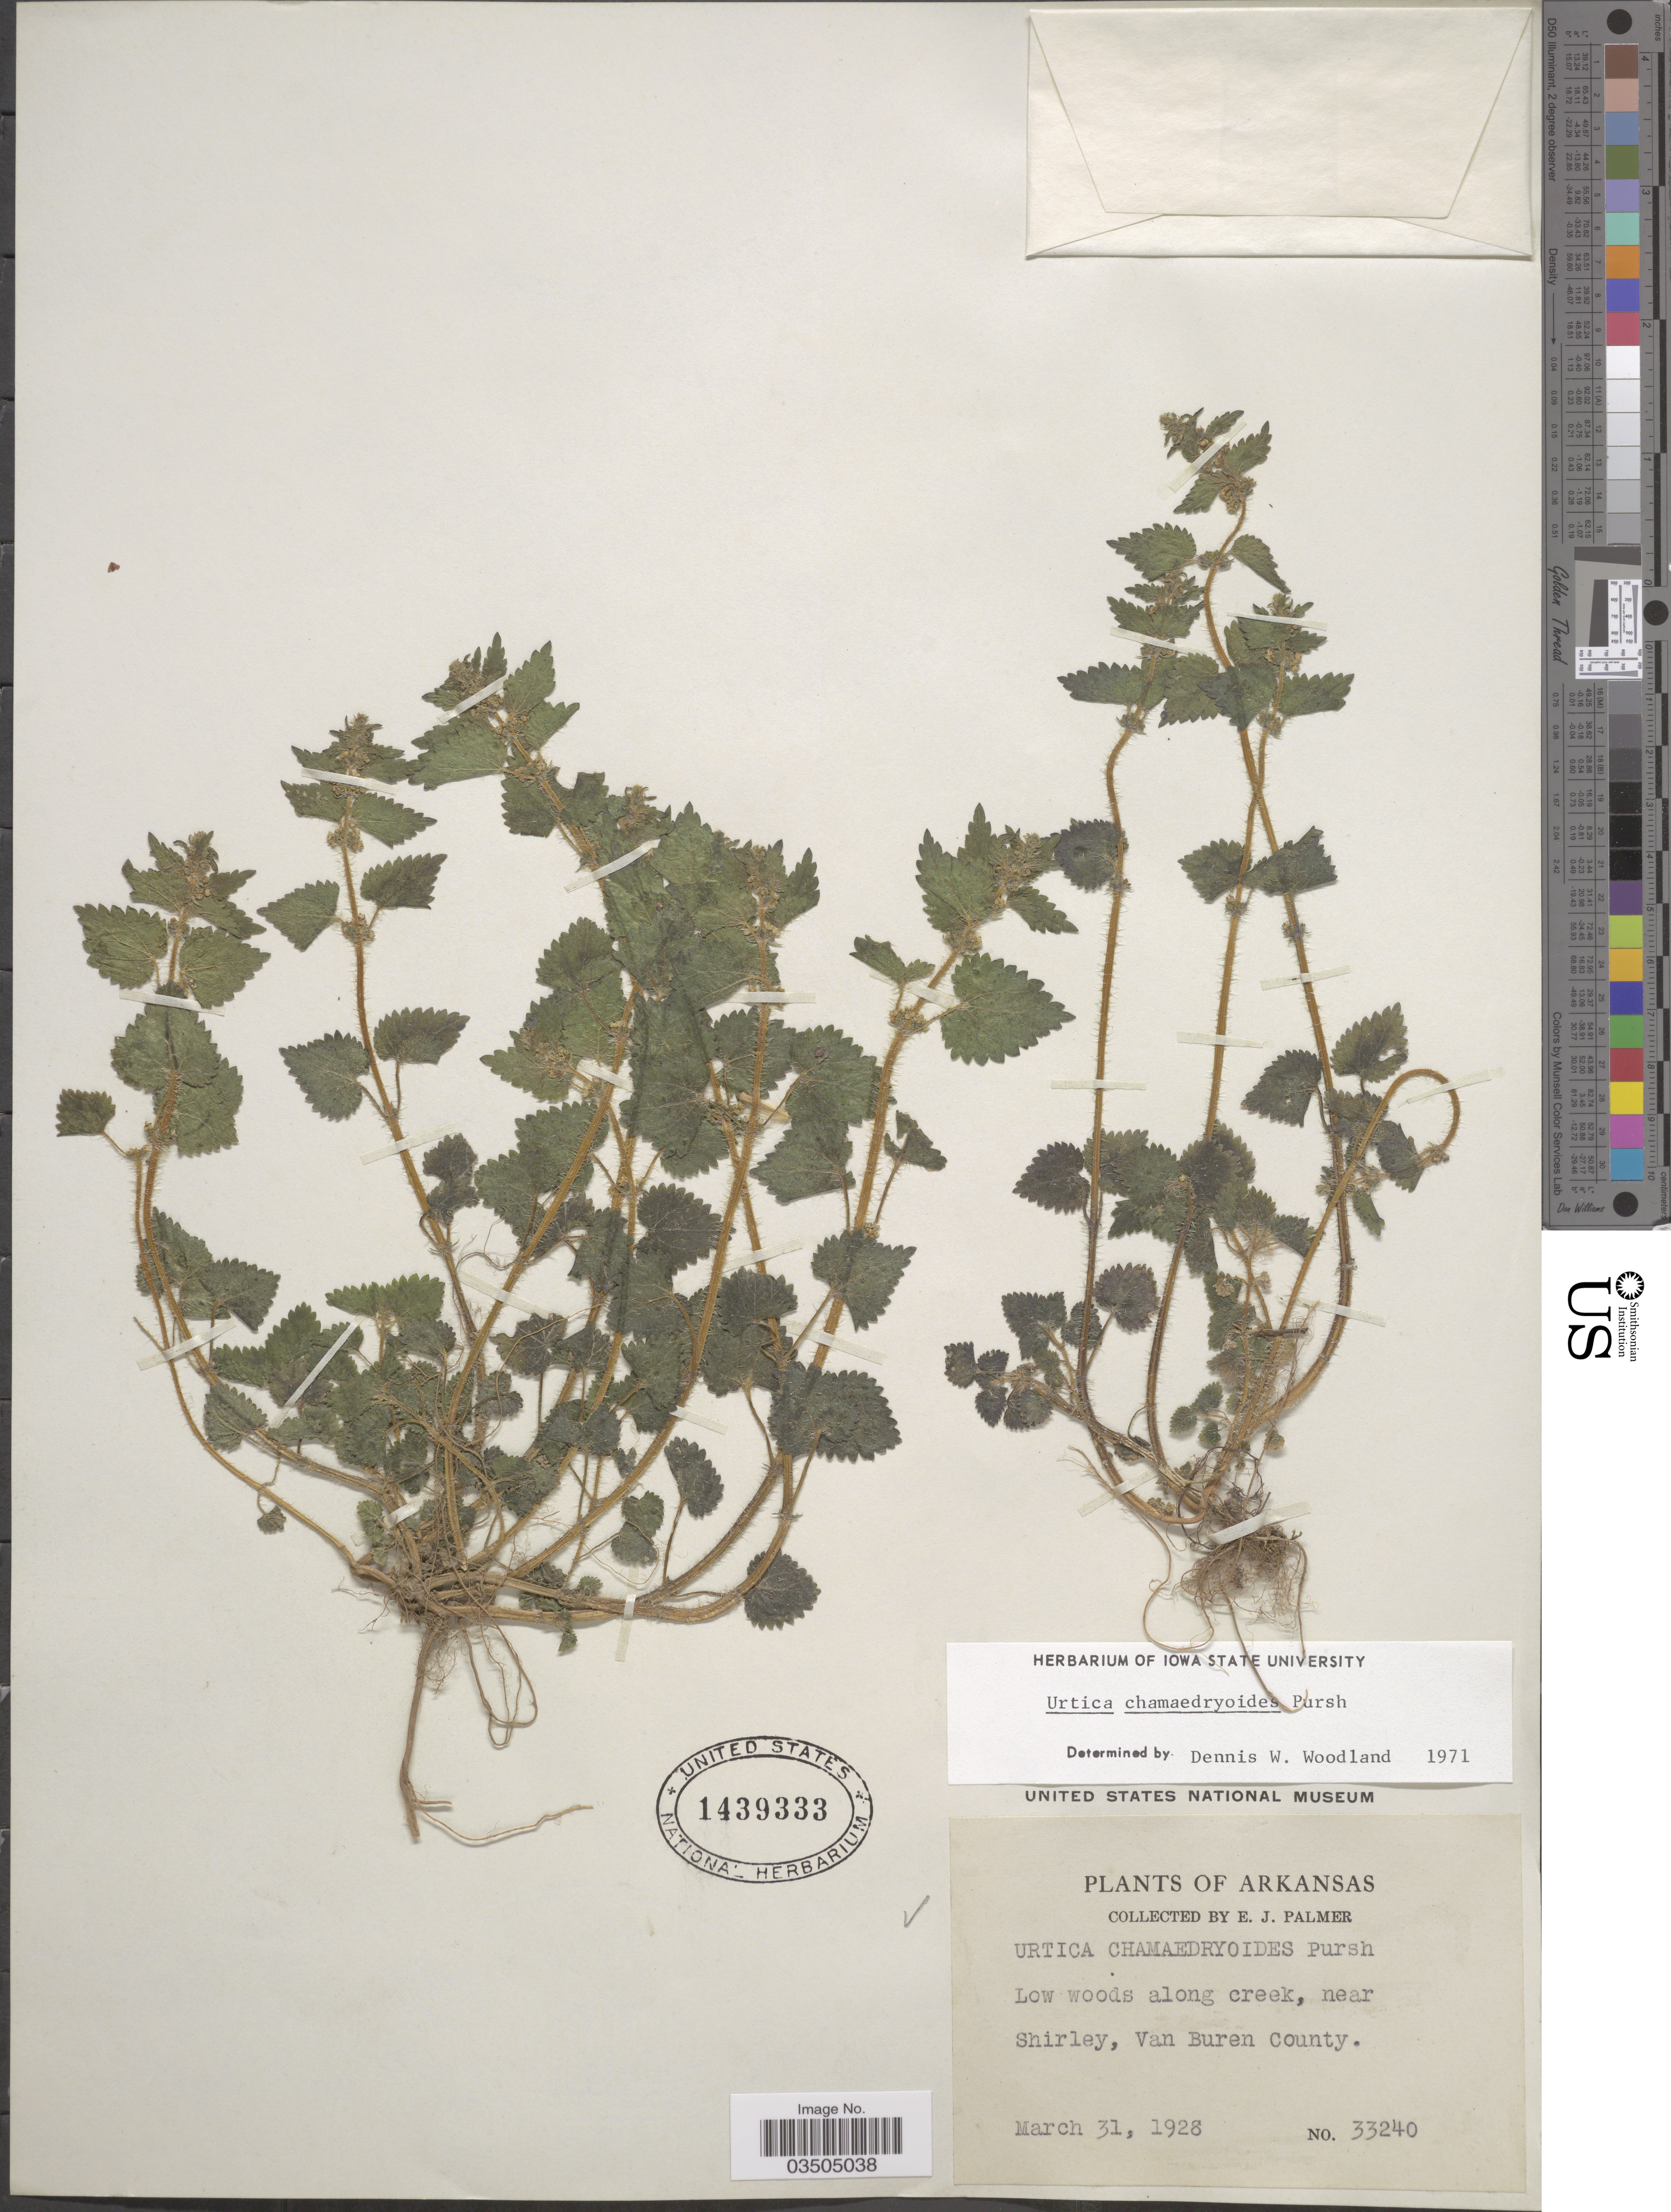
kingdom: Plantae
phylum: Tracheophyta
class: Magnoliopsida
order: Rosales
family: Urticaceae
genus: Urtica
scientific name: Urtica chamaedryoides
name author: Pursh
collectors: E. J. Palmer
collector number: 33240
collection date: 1928-03-31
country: United States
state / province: Arkansas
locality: Low woods along creek, near Shirley, Van Buren County.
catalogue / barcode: US 1439333